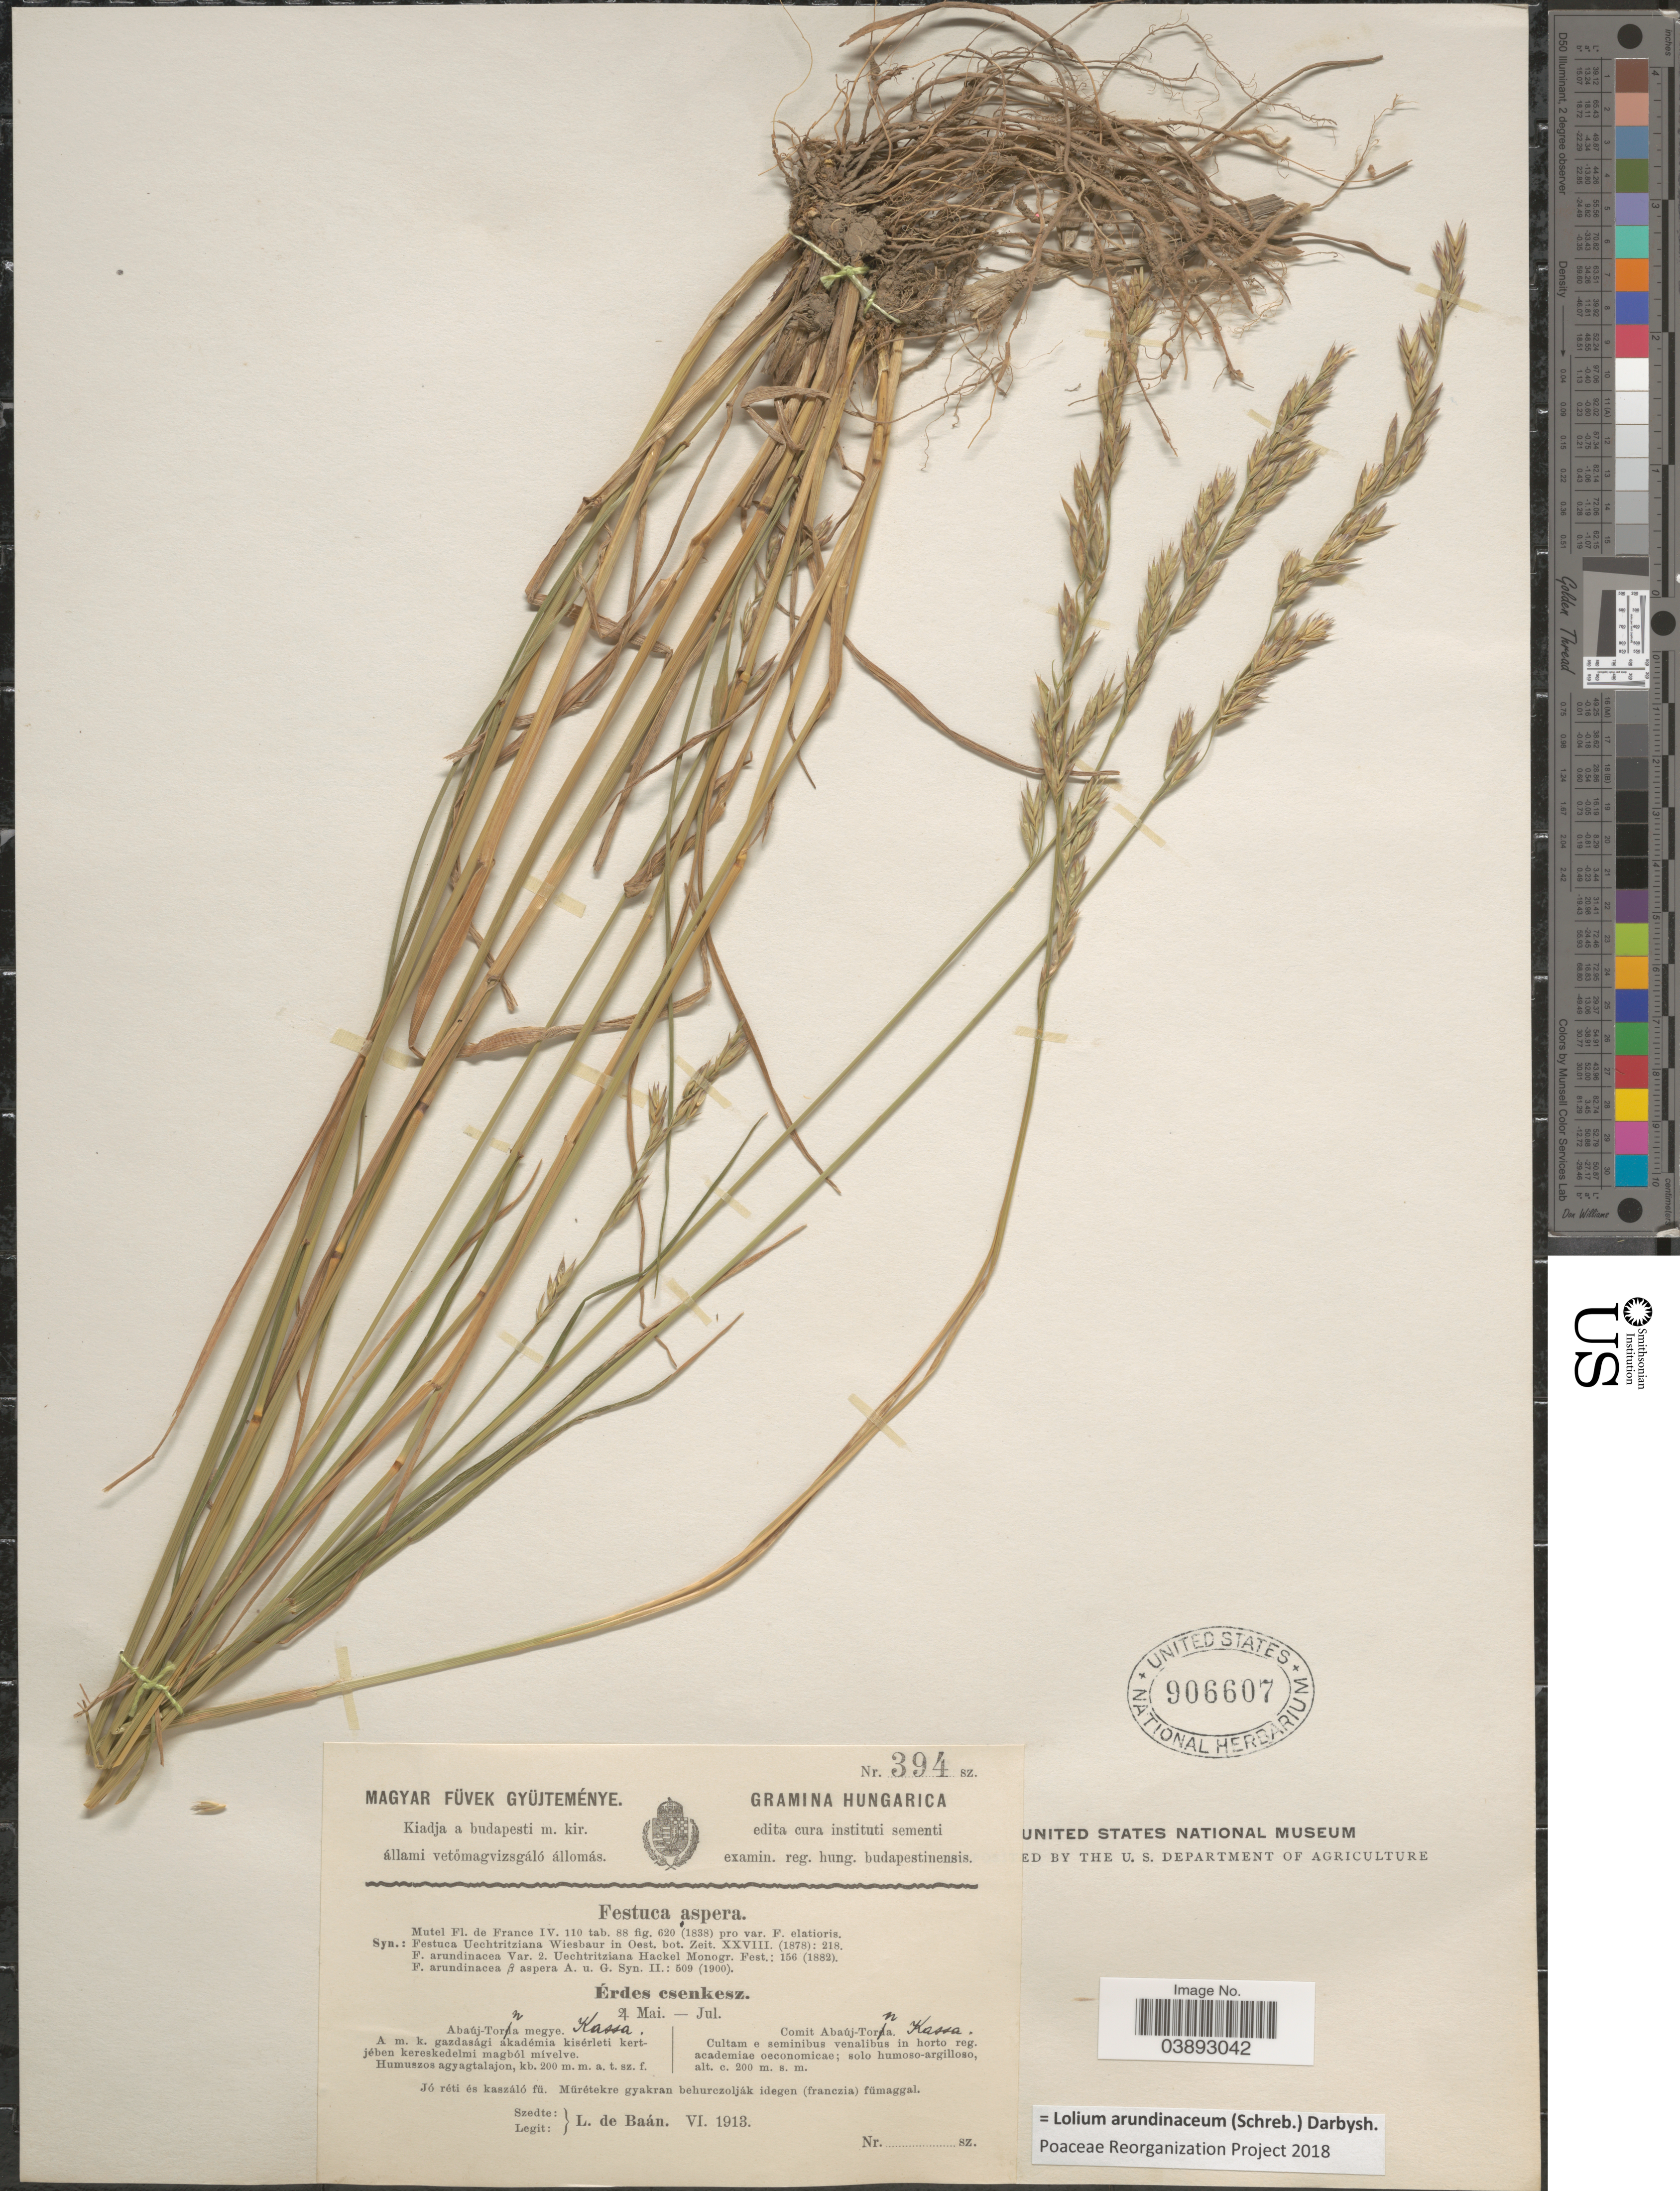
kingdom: Plantae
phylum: Tracheophyta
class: Liliopsida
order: Poales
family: Poaceae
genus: Lolium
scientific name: Lolium arundinaceum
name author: (Schreb.) Darbysh.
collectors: L. De Baán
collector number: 394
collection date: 1913-06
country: Hungary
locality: Hungarica. Comit Abaúj-Torna. Kassa. Cultam e seminibus venalibus in horto reg. academiae oeconomicae.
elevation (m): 200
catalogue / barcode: US 906607